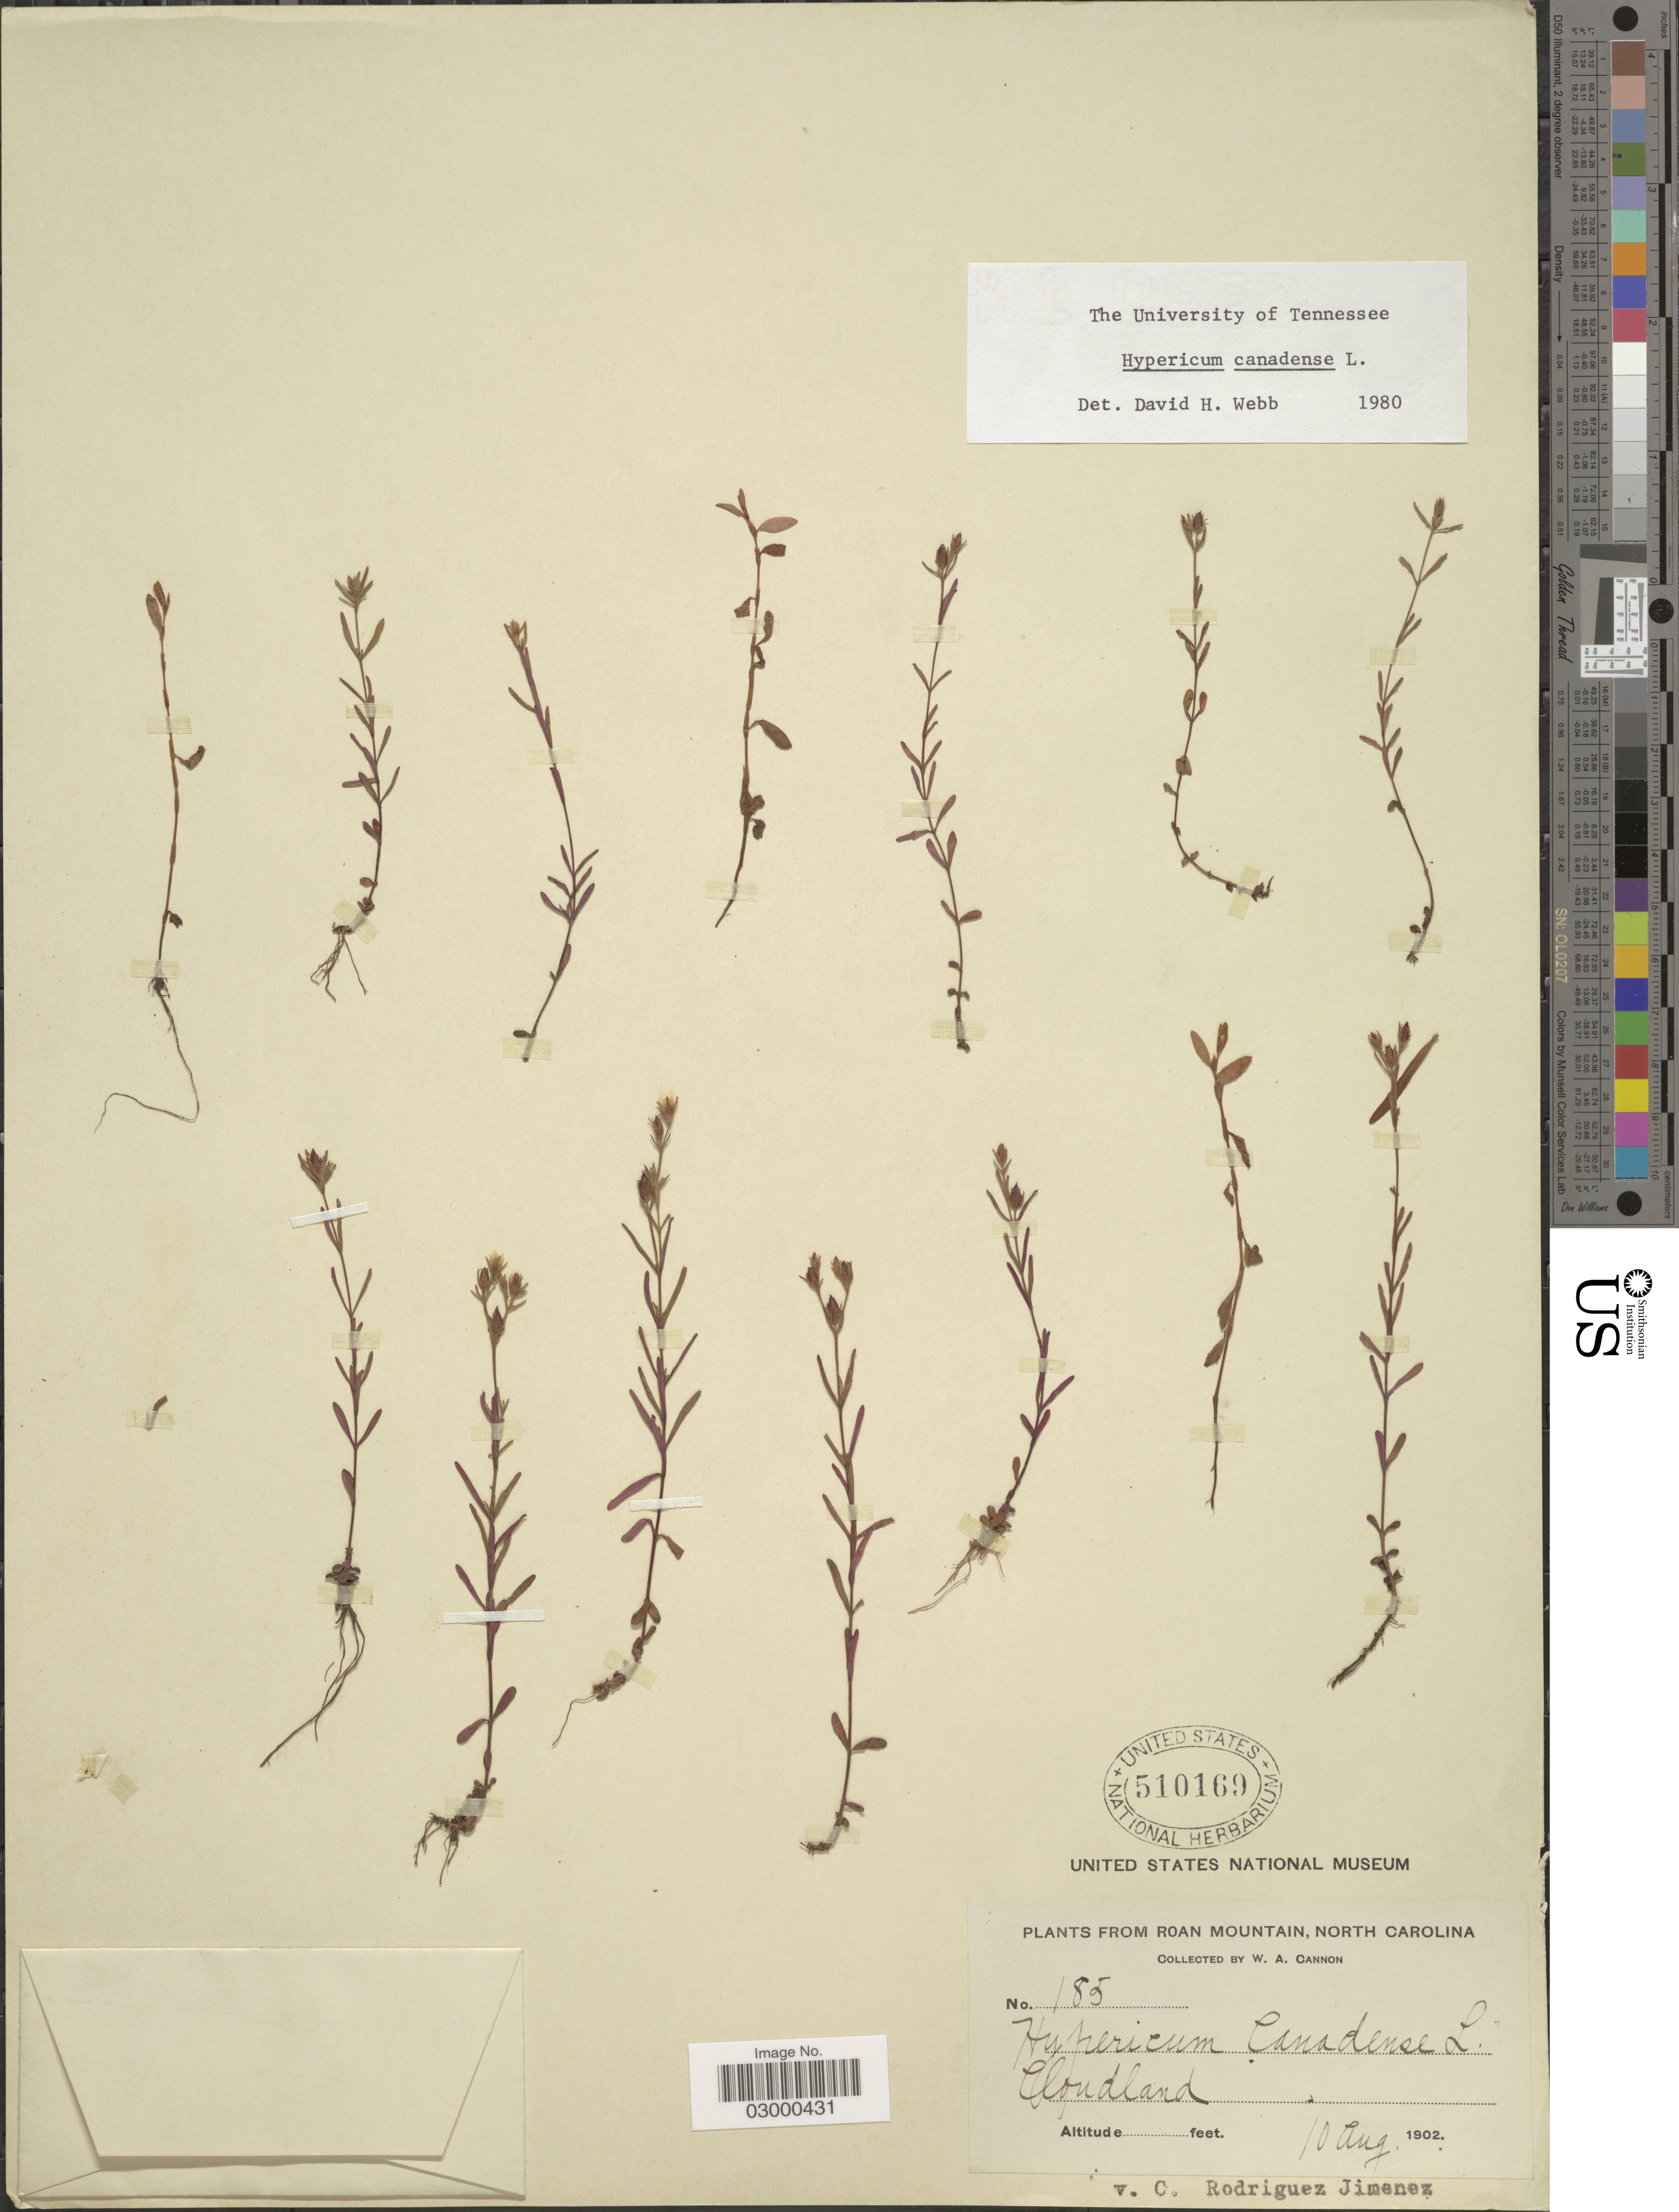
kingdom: Plantae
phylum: Tracheophyta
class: Magnoliopsida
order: Malpighiales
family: Hypericaceae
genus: Hypericum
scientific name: Hypericum canadense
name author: L.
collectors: W. Cannon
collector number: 185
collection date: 1902-08-10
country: United States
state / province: North Carolina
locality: Roan Mountain, Cloudland.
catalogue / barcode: US 510169